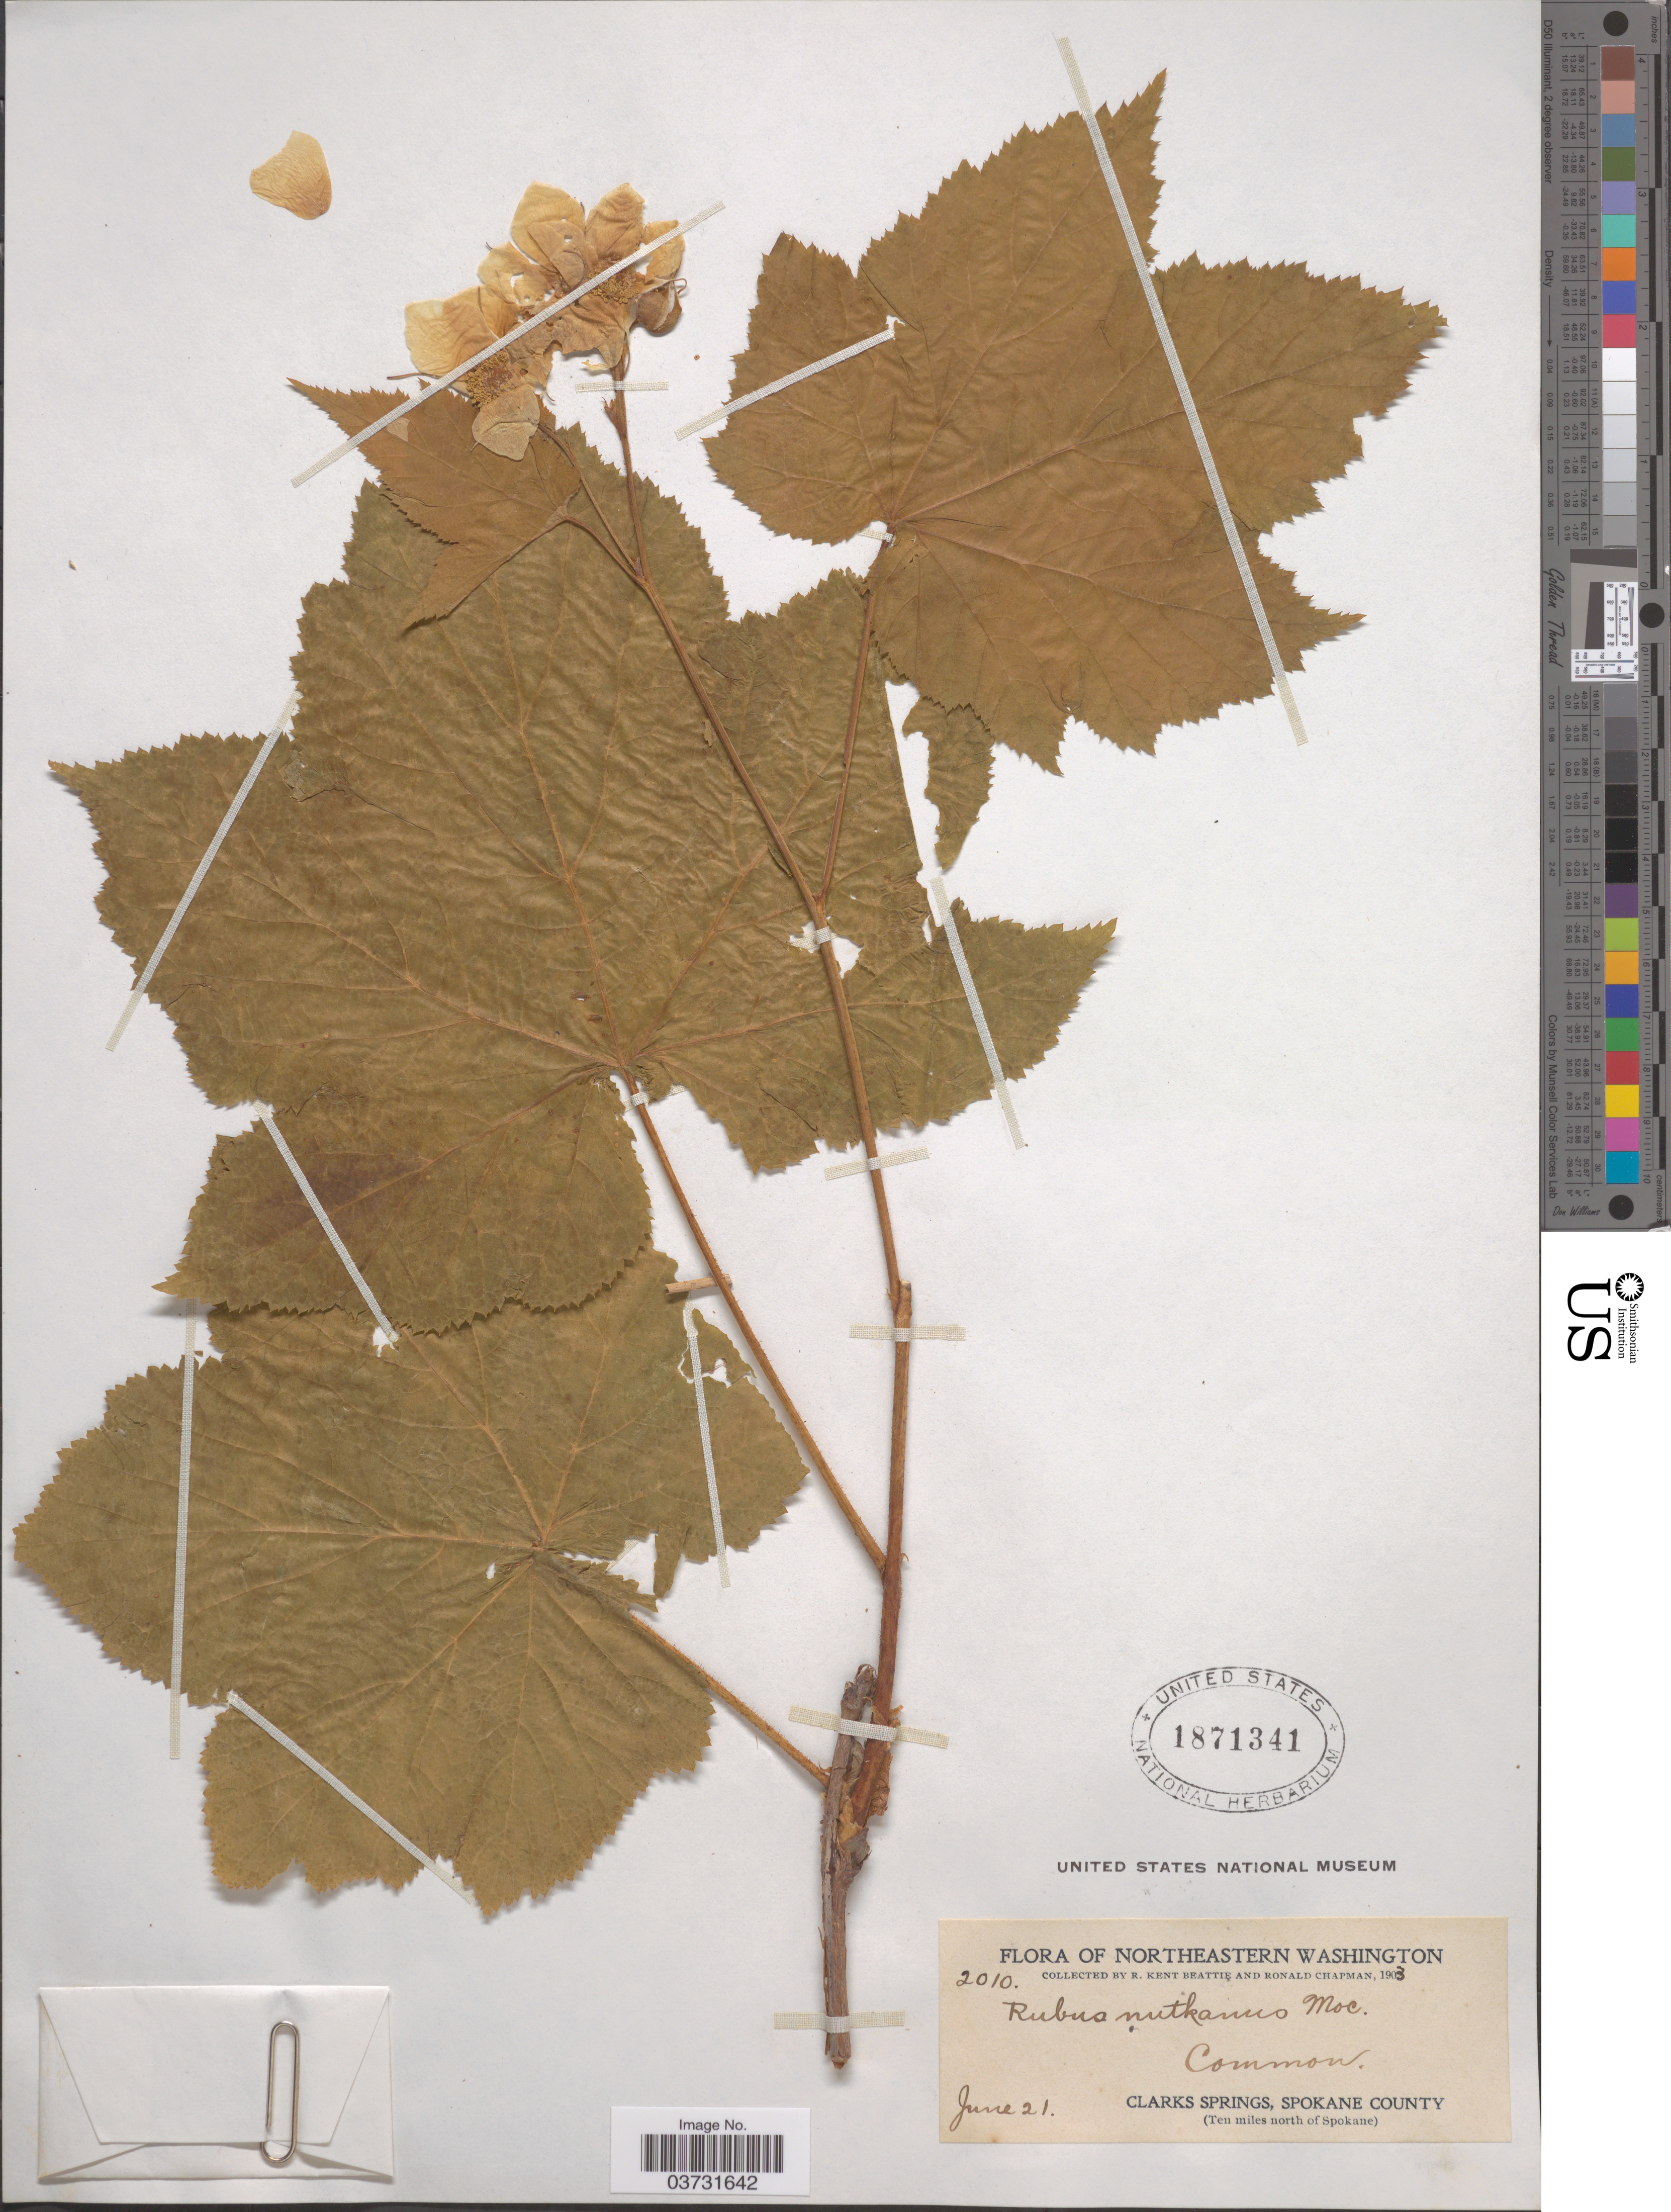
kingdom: Plantae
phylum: Tracheophyta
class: Magnoliopsida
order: Rosales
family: Rosaceae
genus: Rubus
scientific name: Rubus nutkanus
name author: Moc. ex Ser.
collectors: R. K. Beattie & R. Chapman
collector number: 2010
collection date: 1903-06-21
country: United States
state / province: Washington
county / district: Spokane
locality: Northeastern Washington. Clarks Springs, Spokane County (Ten miles north of Spokane).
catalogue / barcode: US 1871341